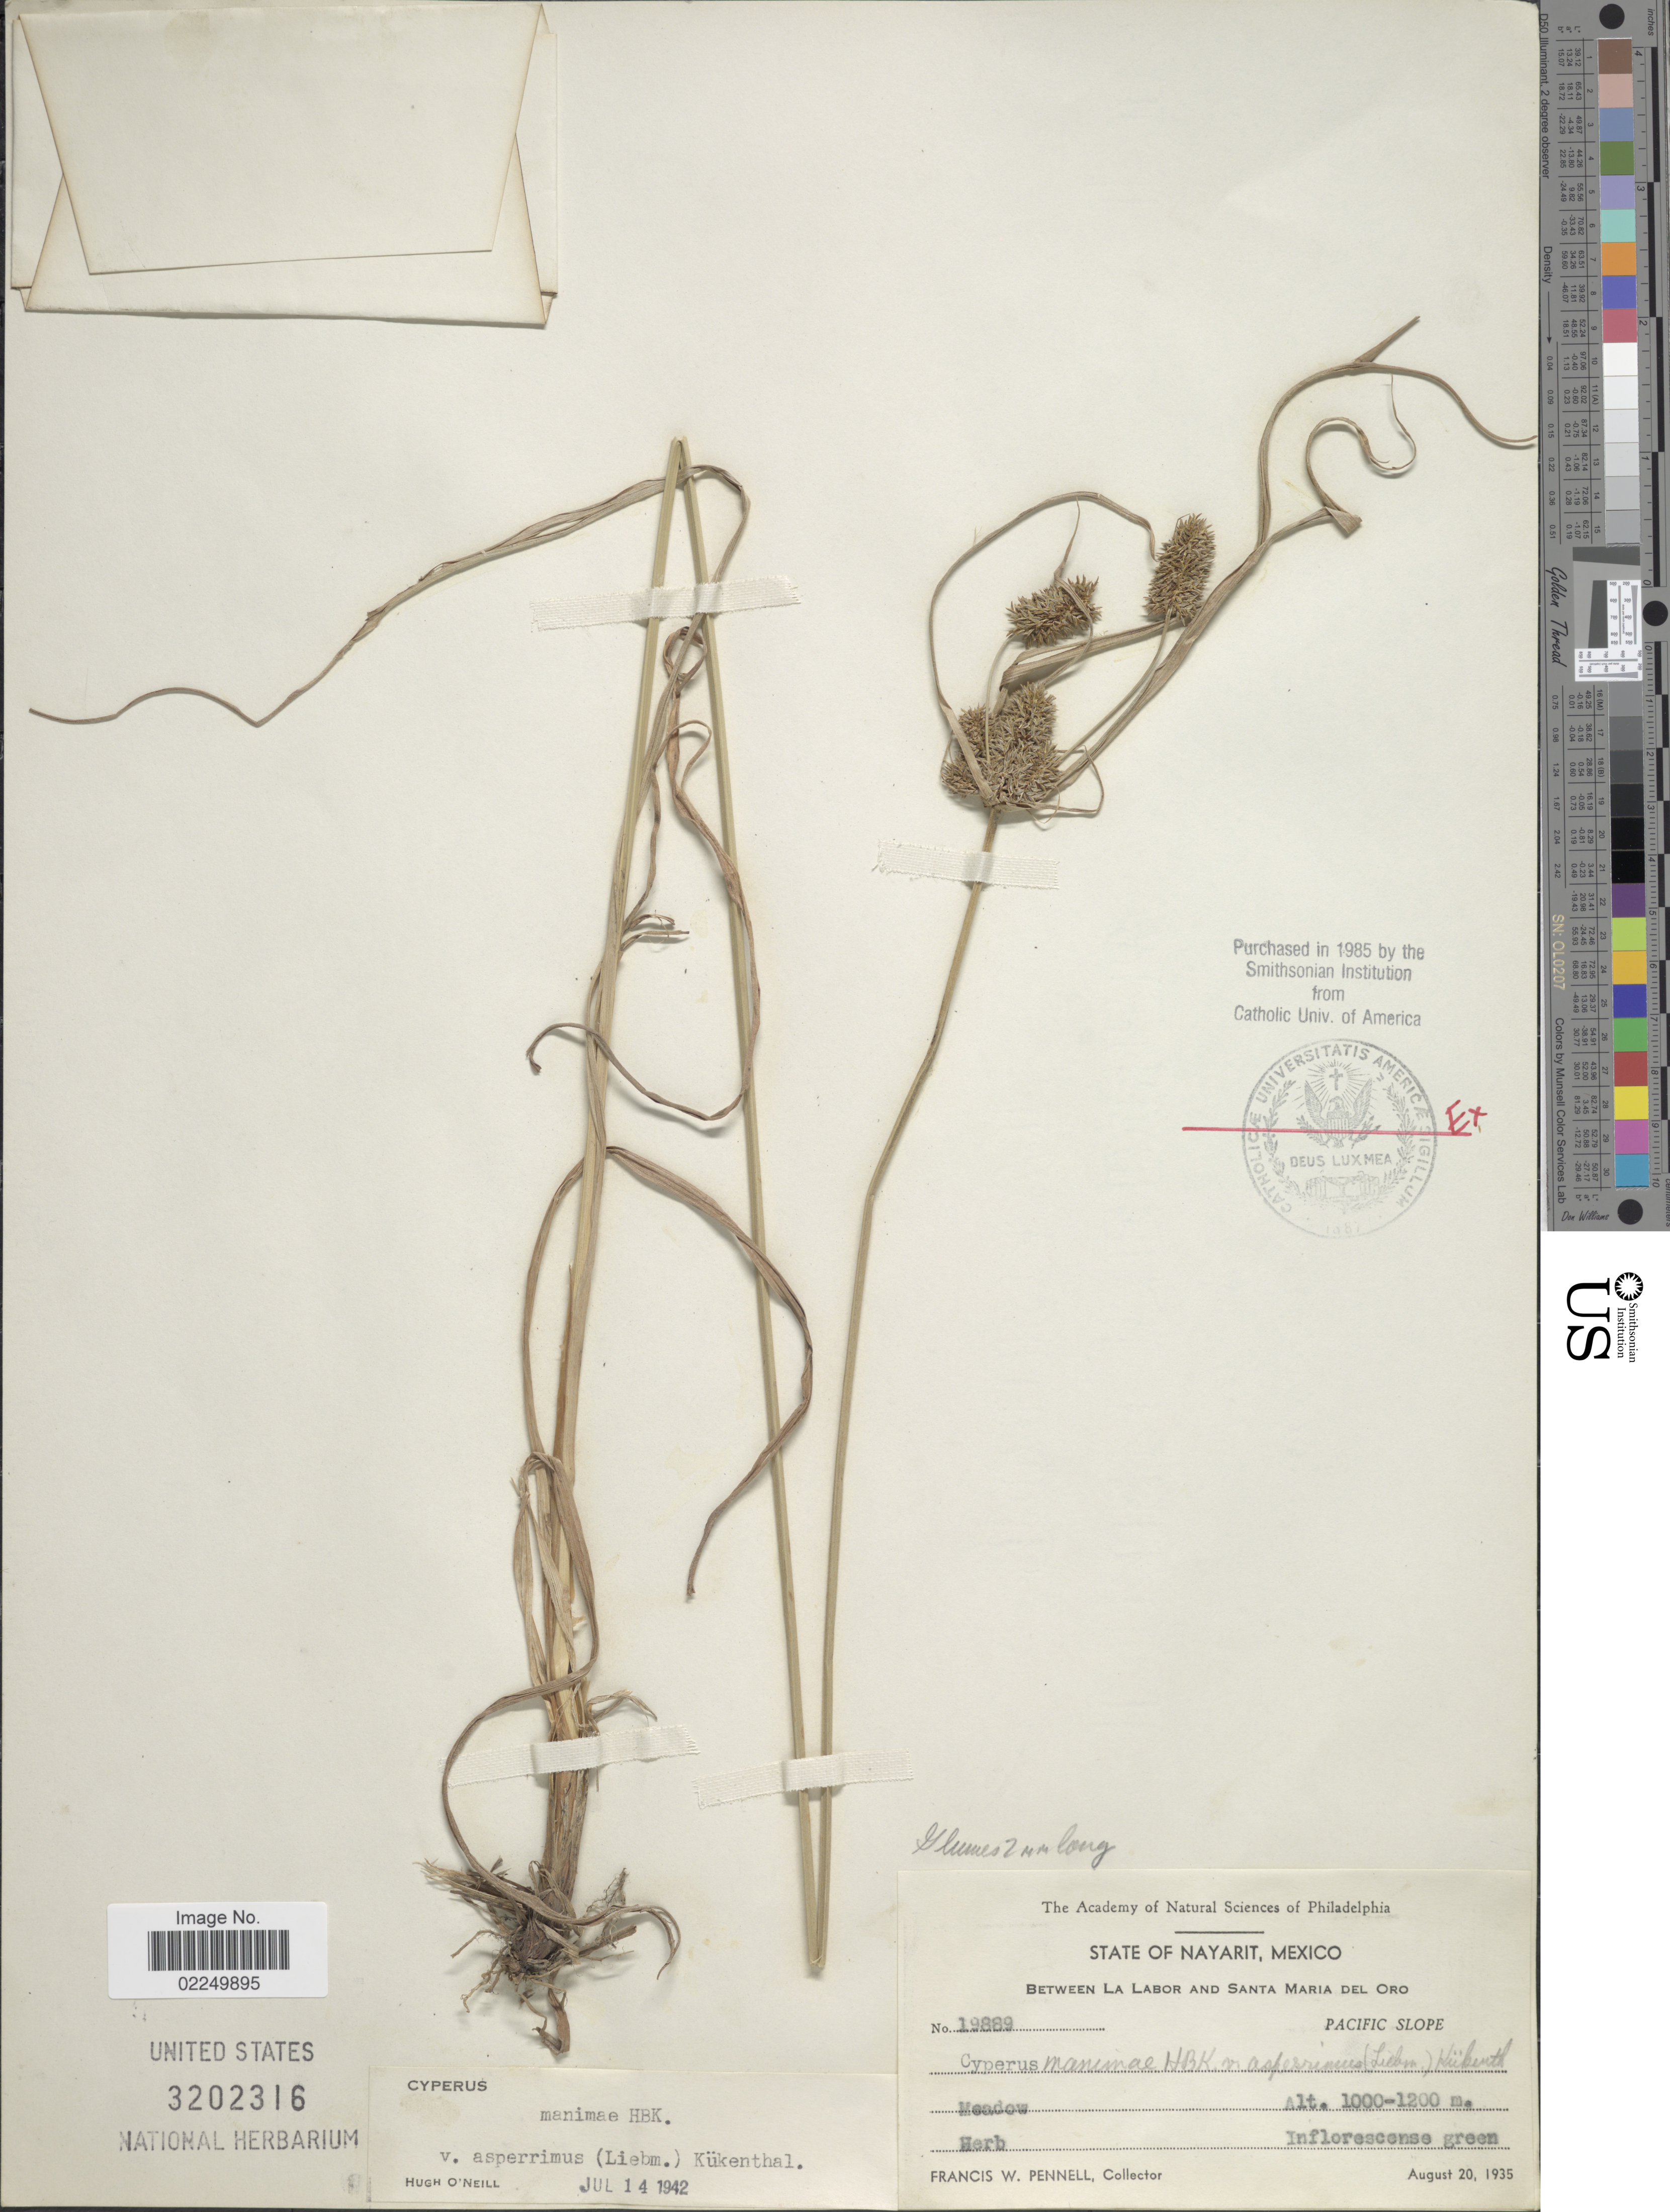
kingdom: Plantae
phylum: Tracheophyta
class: Liliopsida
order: Poales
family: Cyperaceae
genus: Cyperus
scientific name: Cyperus manimae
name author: Kunth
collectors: F. W. Pennell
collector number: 19889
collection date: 1935-08-20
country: Mexico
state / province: Nayarit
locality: Between La Labor and Santa Maria del Oro, Pacific Slope, meadow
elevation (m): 1000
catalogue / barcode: US 3202316